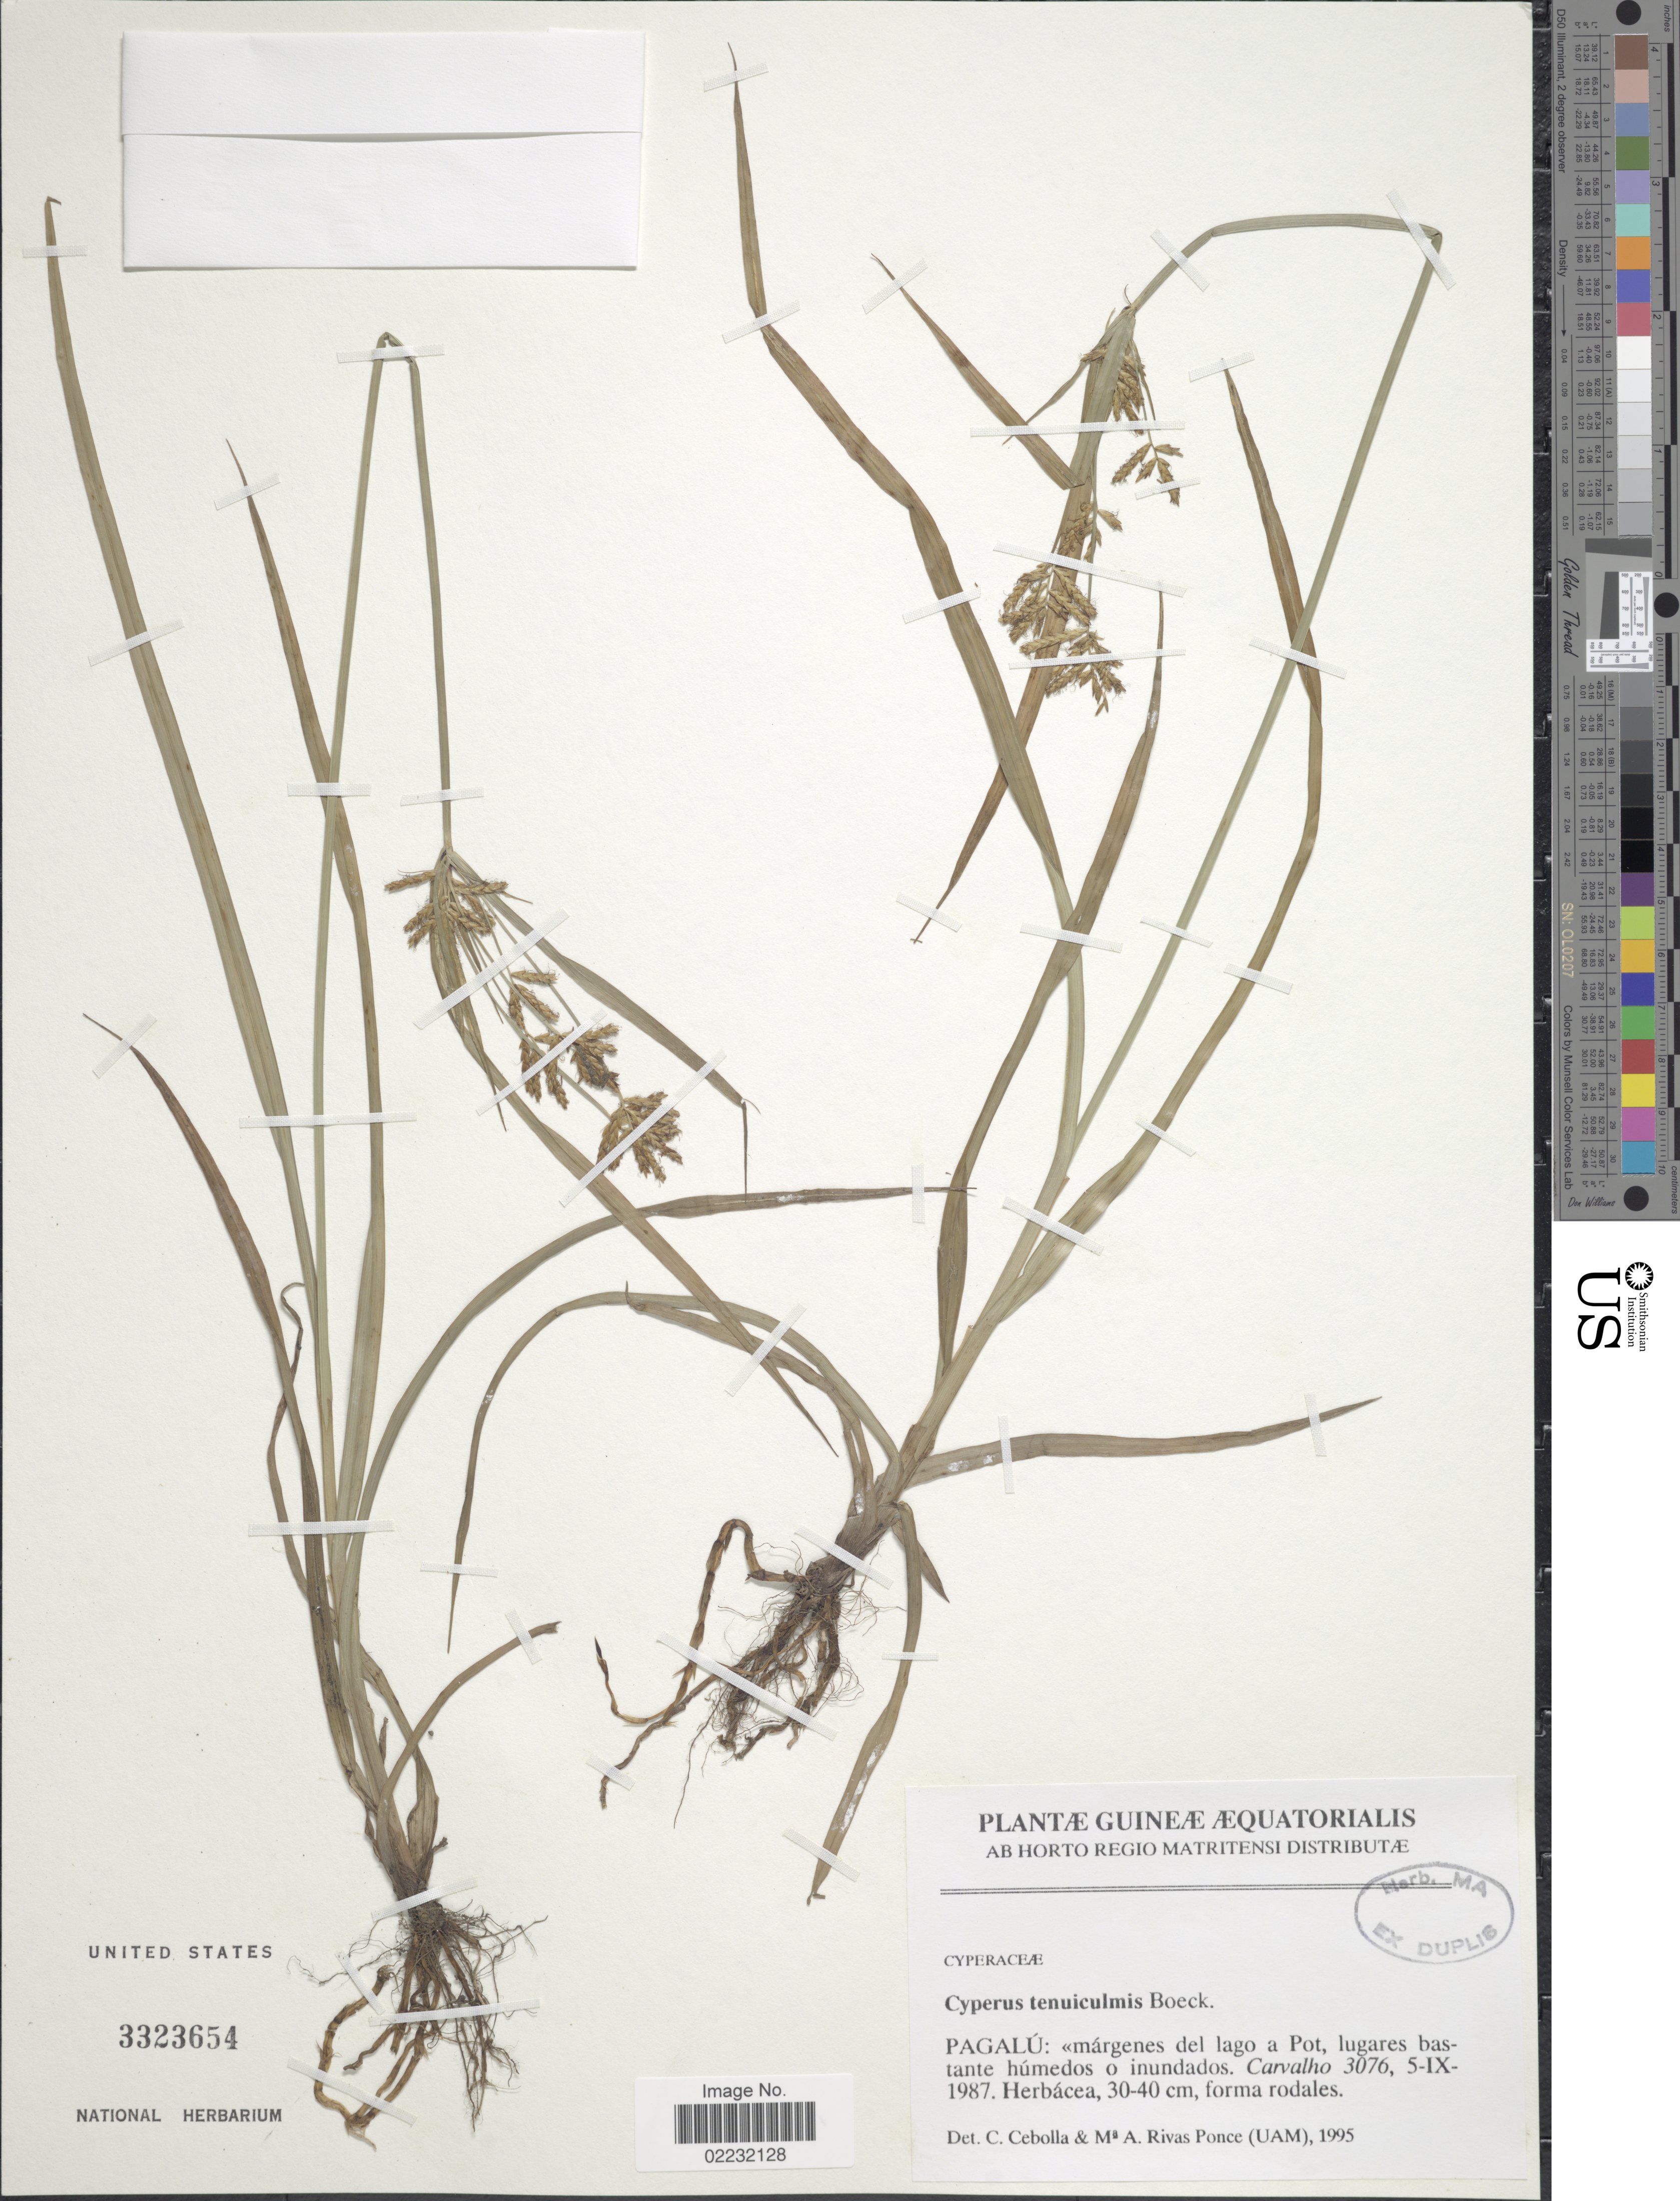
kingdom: Plantae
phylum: Tracheophyta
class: Liliopsida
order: Poales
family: Cyperaceae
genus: Cyperus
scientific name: Cyperus esculentus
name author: L.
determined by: Strong, Mark T., (BOT), Smithsonian Institution - National Museum of Natural History (UNITED STATES)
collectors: Carvalho, --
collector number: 3076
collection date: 1987-09-05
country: Equatorial Guinea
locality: Pagalu: margenes del lago a Pot, lugares basetante humedos o inundados. Guinea Aequatorialis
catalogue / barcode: US 3323654